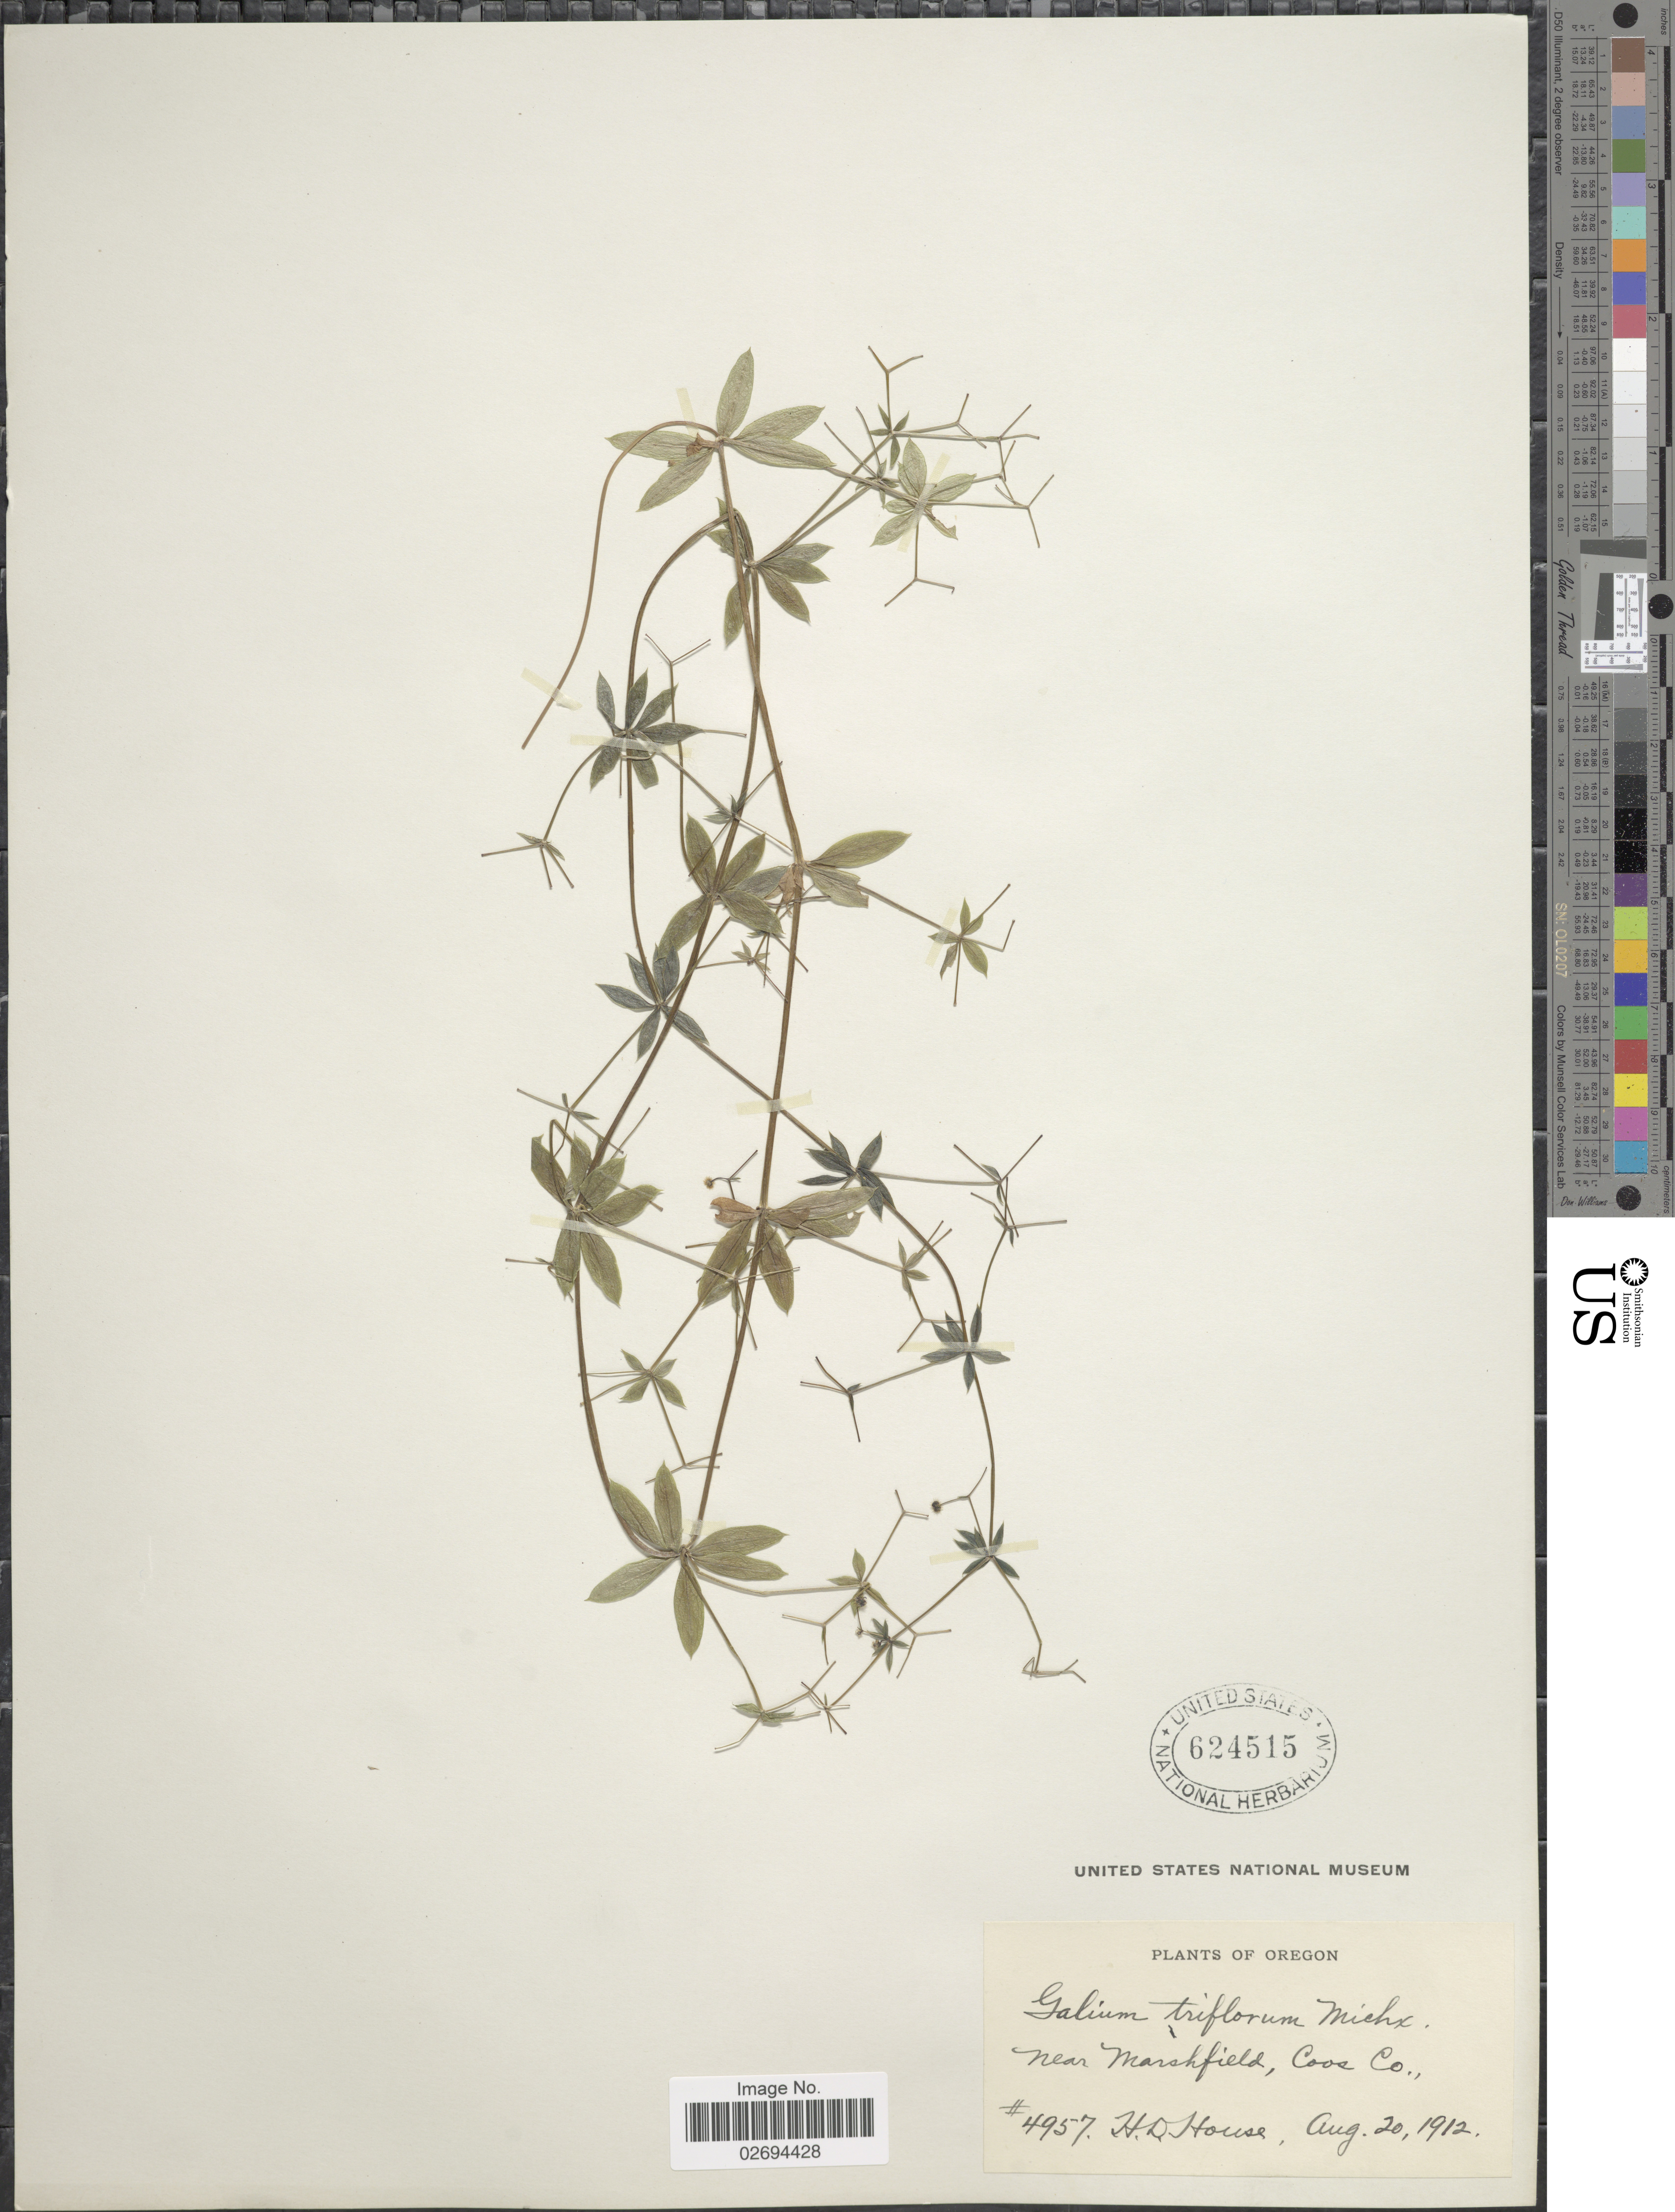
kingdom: Plantae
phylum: Tracheophyta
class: Magnoliopsida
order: Gentianales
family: Rubiaceae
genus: Galium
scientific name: Galium triflorum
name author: Michx.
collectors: H. D. House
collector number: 4957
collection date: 1912-08-20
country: United States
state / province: Oregon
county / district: Coos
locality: Near Marshfield, Coos Co.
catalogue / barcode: US 624515